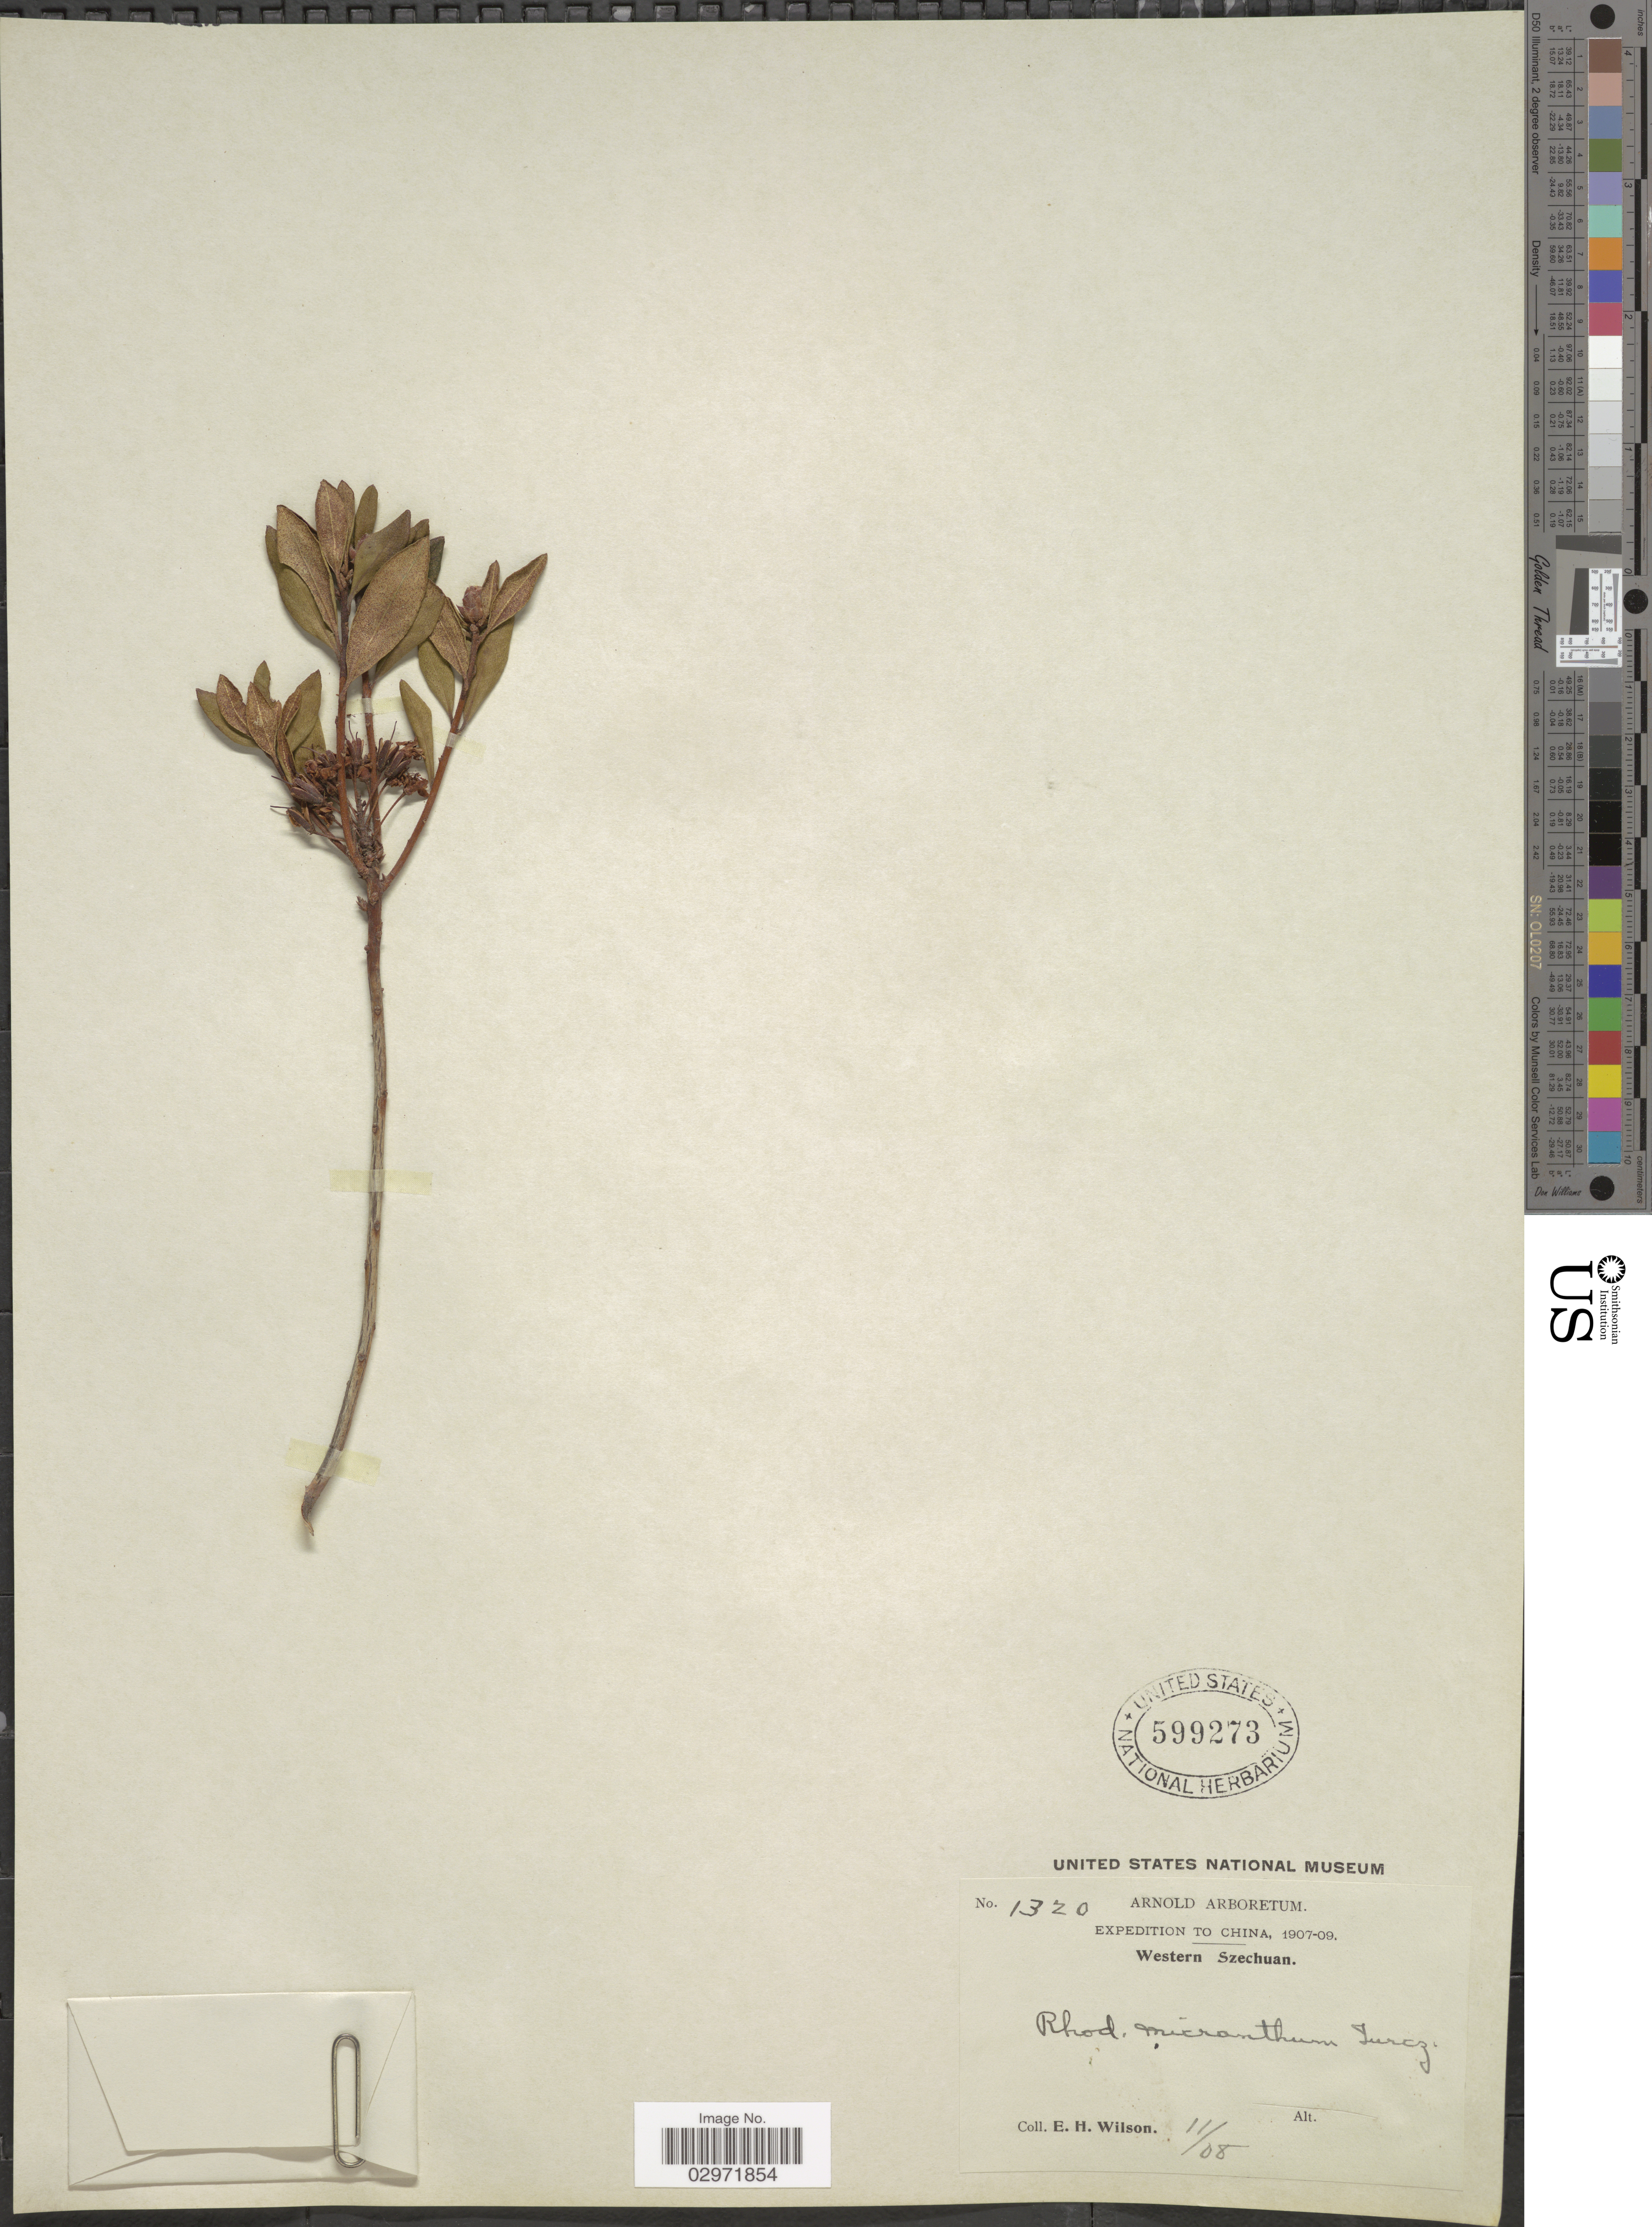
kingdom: Plantae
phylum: Tracheophyta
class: Magnoliopsida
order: Ericales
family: Ericaceae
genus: Rhododendron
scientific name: Rhododendron micranthum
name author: Turcz.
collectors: E. Wilson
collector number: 1320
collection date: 1908-11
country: China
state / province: Sichuan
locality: Western Szechuan.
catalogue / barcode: US 599273